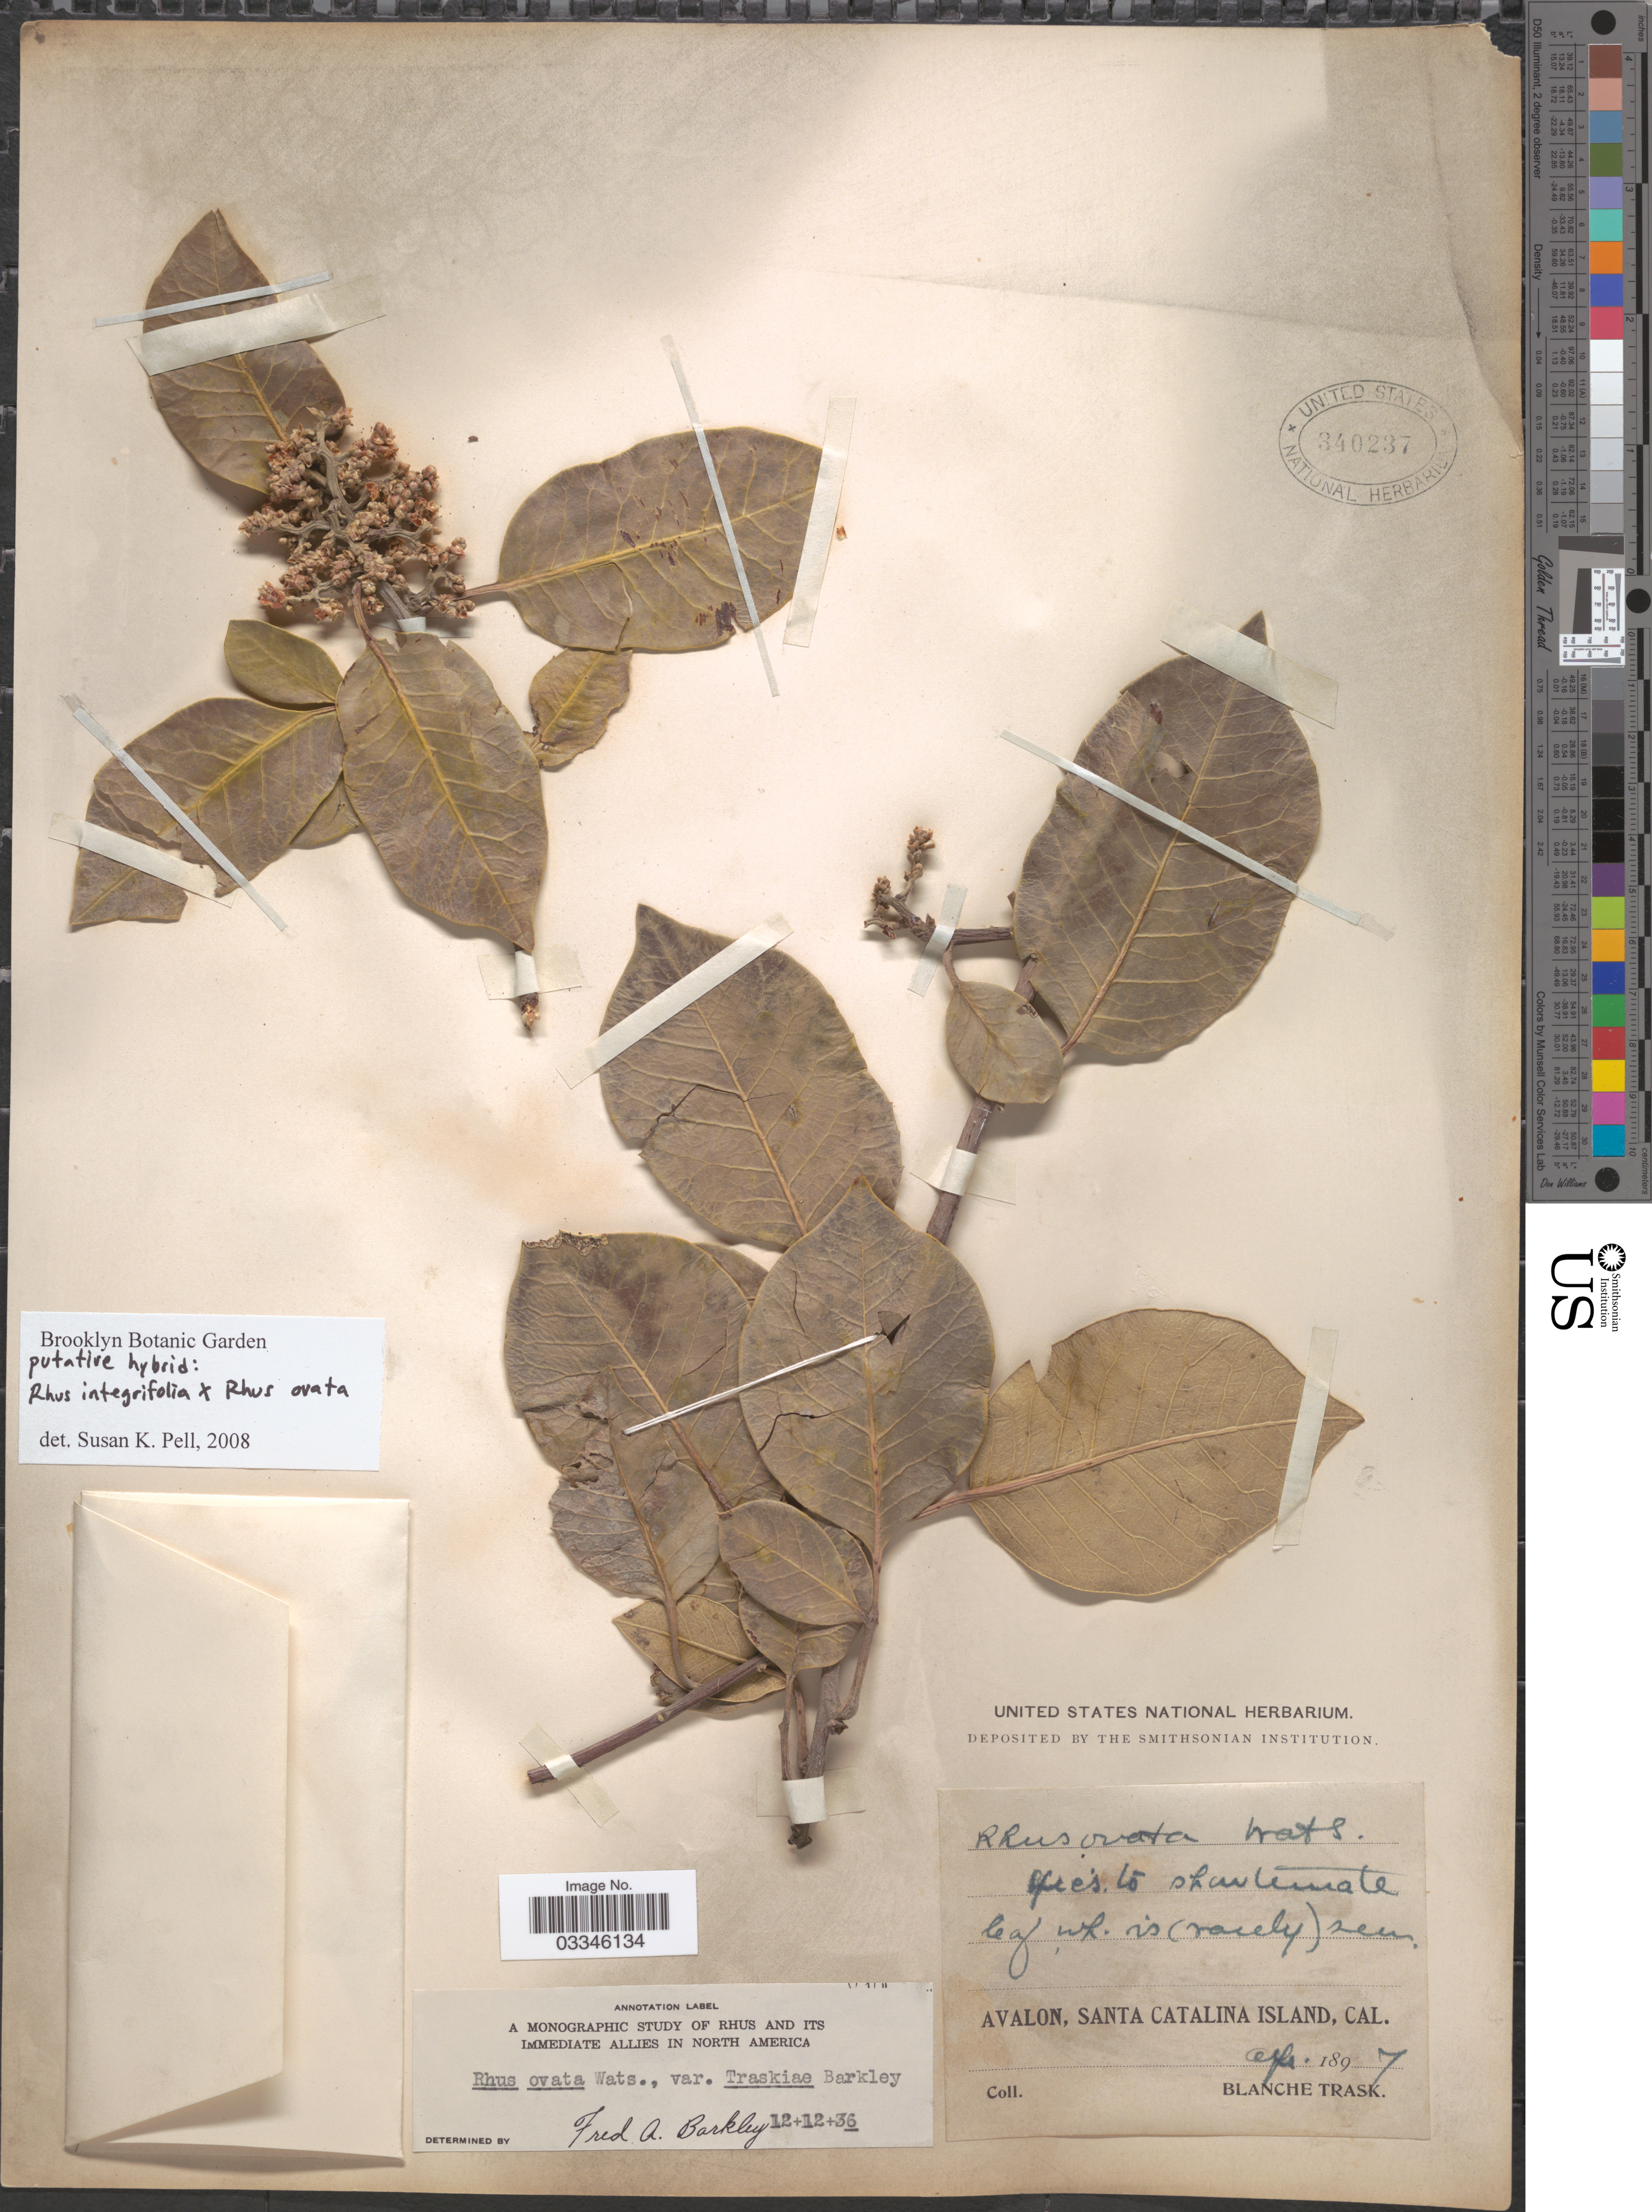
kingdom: Plantae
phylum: Tracheophyta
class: Magnoliopsida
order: Sapindales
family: Anacardiaceae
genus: Rhus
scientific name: Rhus integrifolia x R. ovata S. Watson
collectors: B. Trask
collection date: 1897-04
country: United States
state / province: California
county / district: Los Angeles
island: Santa Catalina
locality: Avalon, Santa Catalina Island.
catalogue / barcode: US 340237